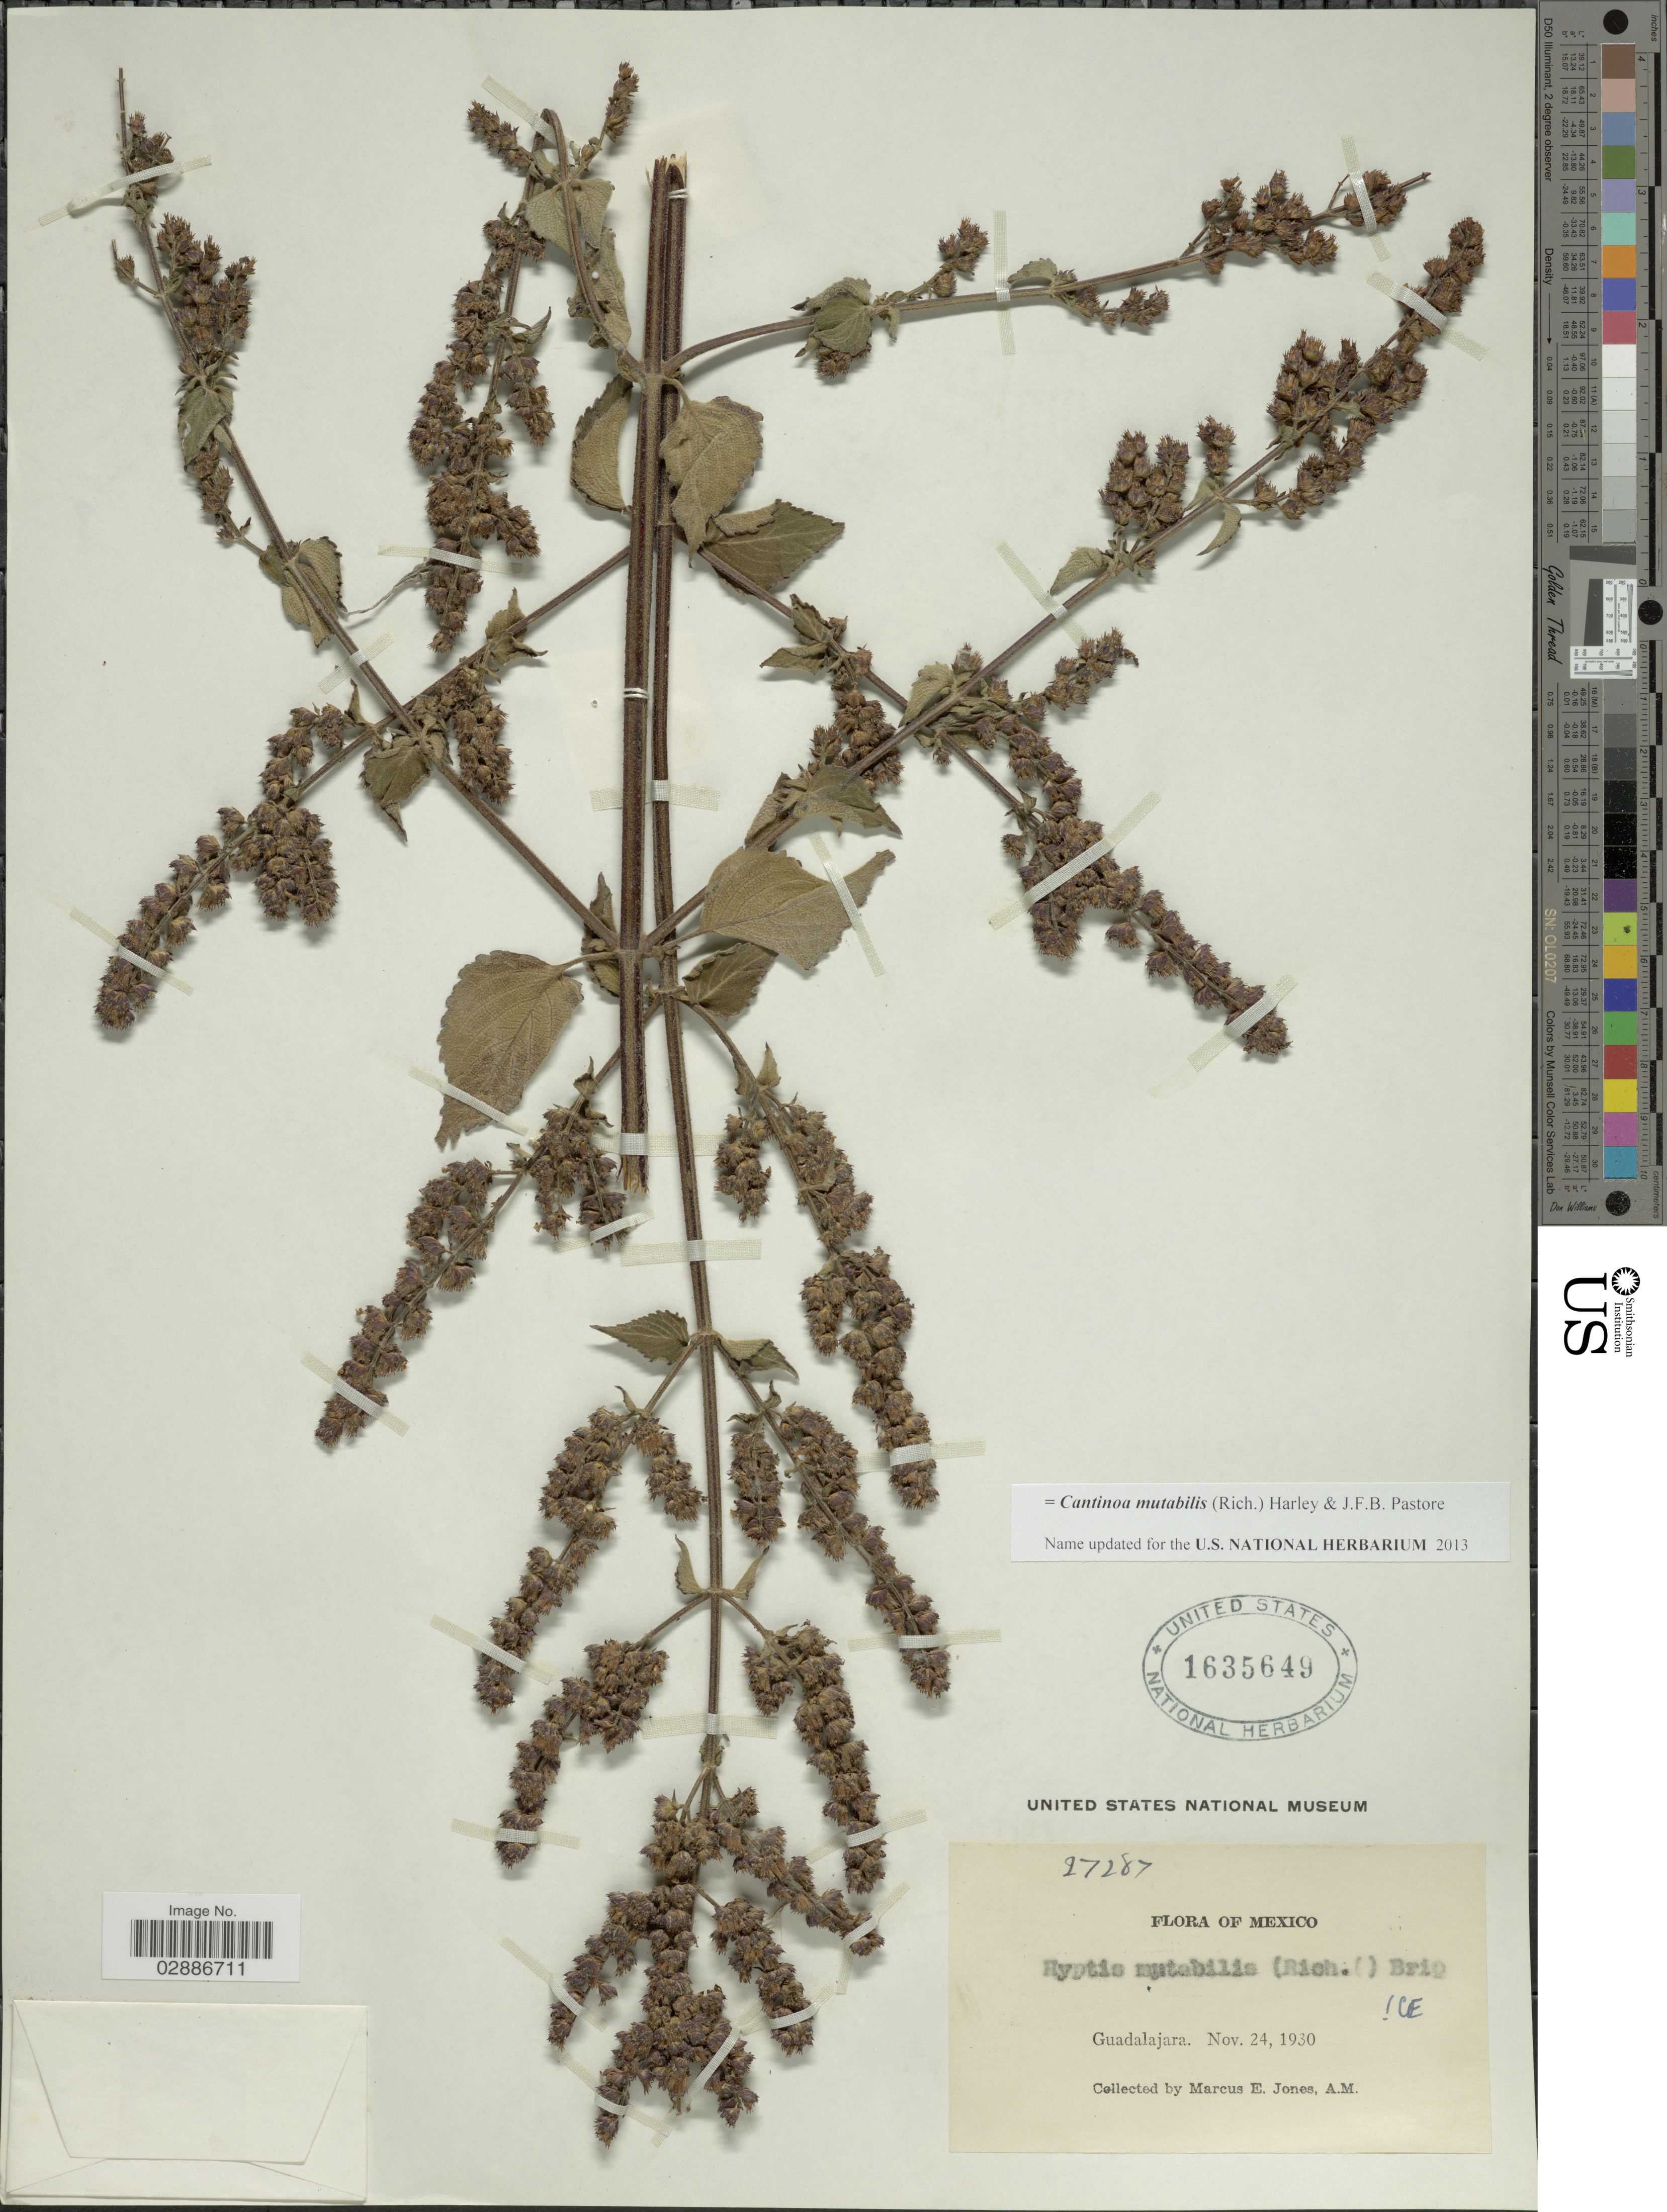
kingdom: Plantae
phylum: Tracheophyta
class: Magnoliopsida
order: Lamiales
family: Lamiaceae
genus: Cantinoa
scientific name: Cantinoa mutabilis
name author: (Epling) Harley & J.F.B. Pastore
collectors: M. E. Jones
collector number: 17287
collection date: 1930-11-24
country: Mexico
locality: Guadalajara.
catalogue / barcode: US 1635649